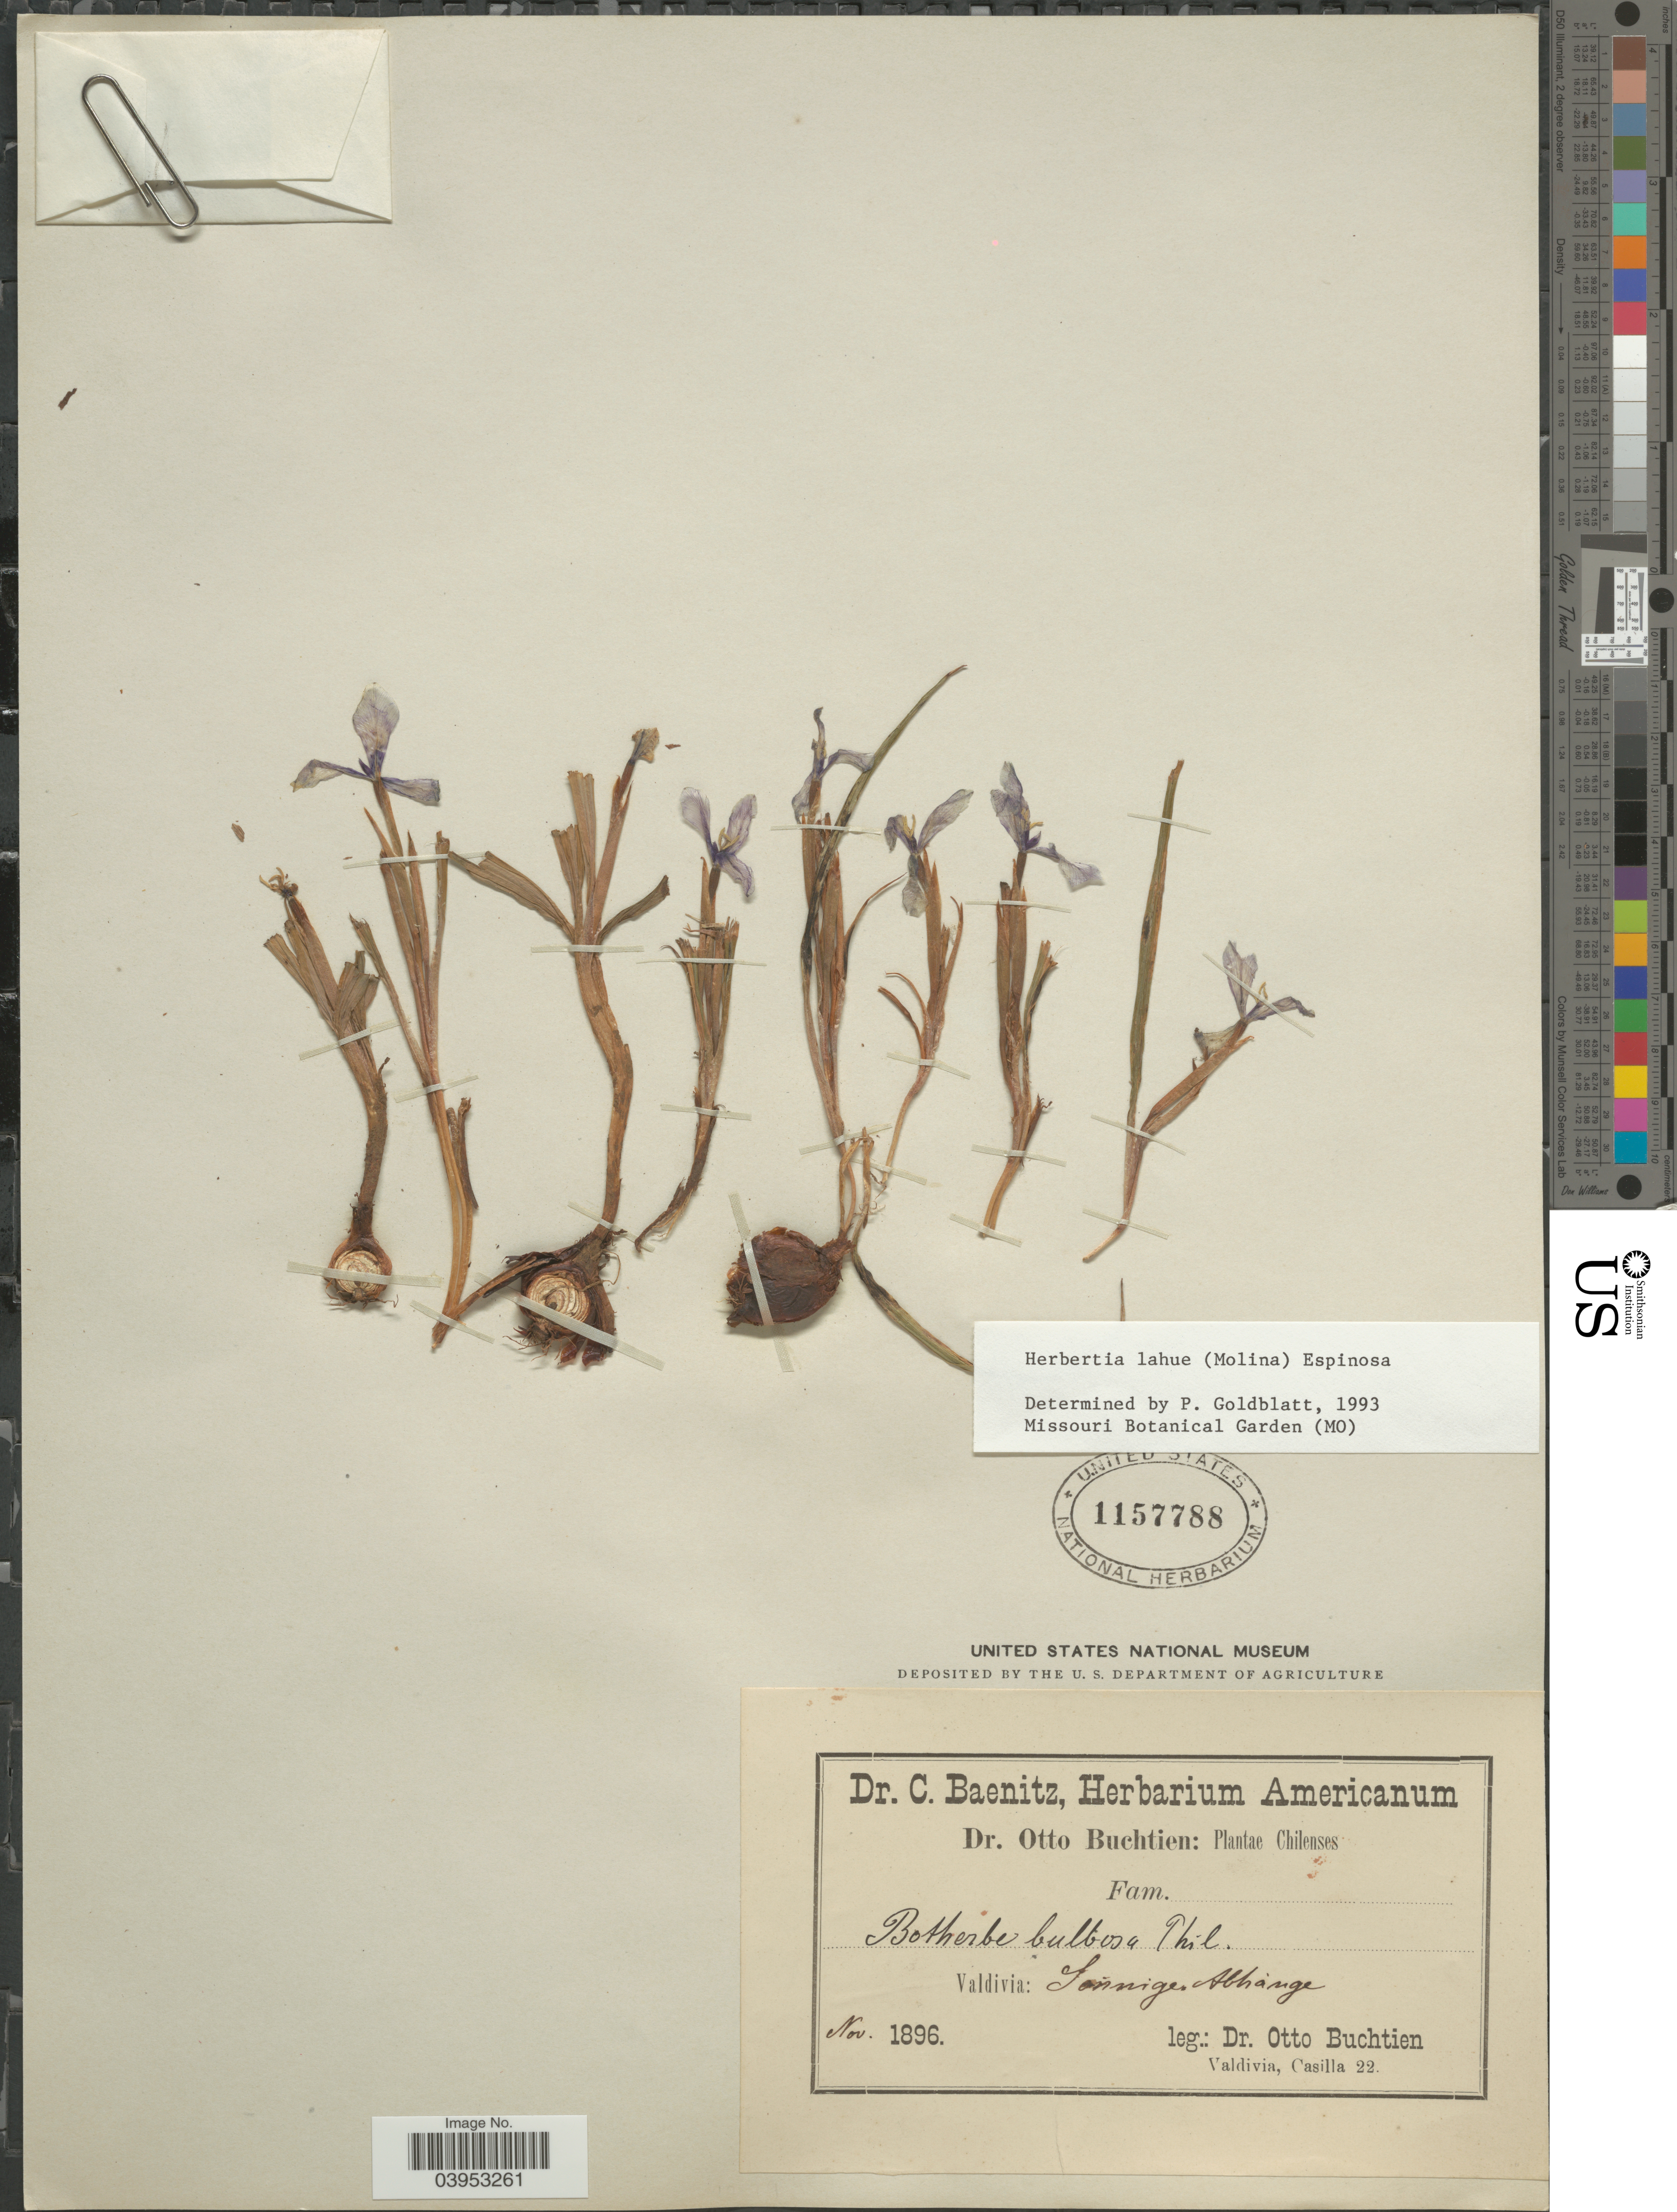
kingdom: Plantae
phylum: Tracheophyta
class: Liliopsida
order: Asparagales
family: Iridaceae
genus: Herbertia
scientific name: Herbertia lahue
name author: (Molina) Goldblatt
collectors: O. Buchtien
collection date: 1896-11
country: Chile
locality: Valdivia: Sonnige Abhänge.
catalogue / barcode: US 1157788